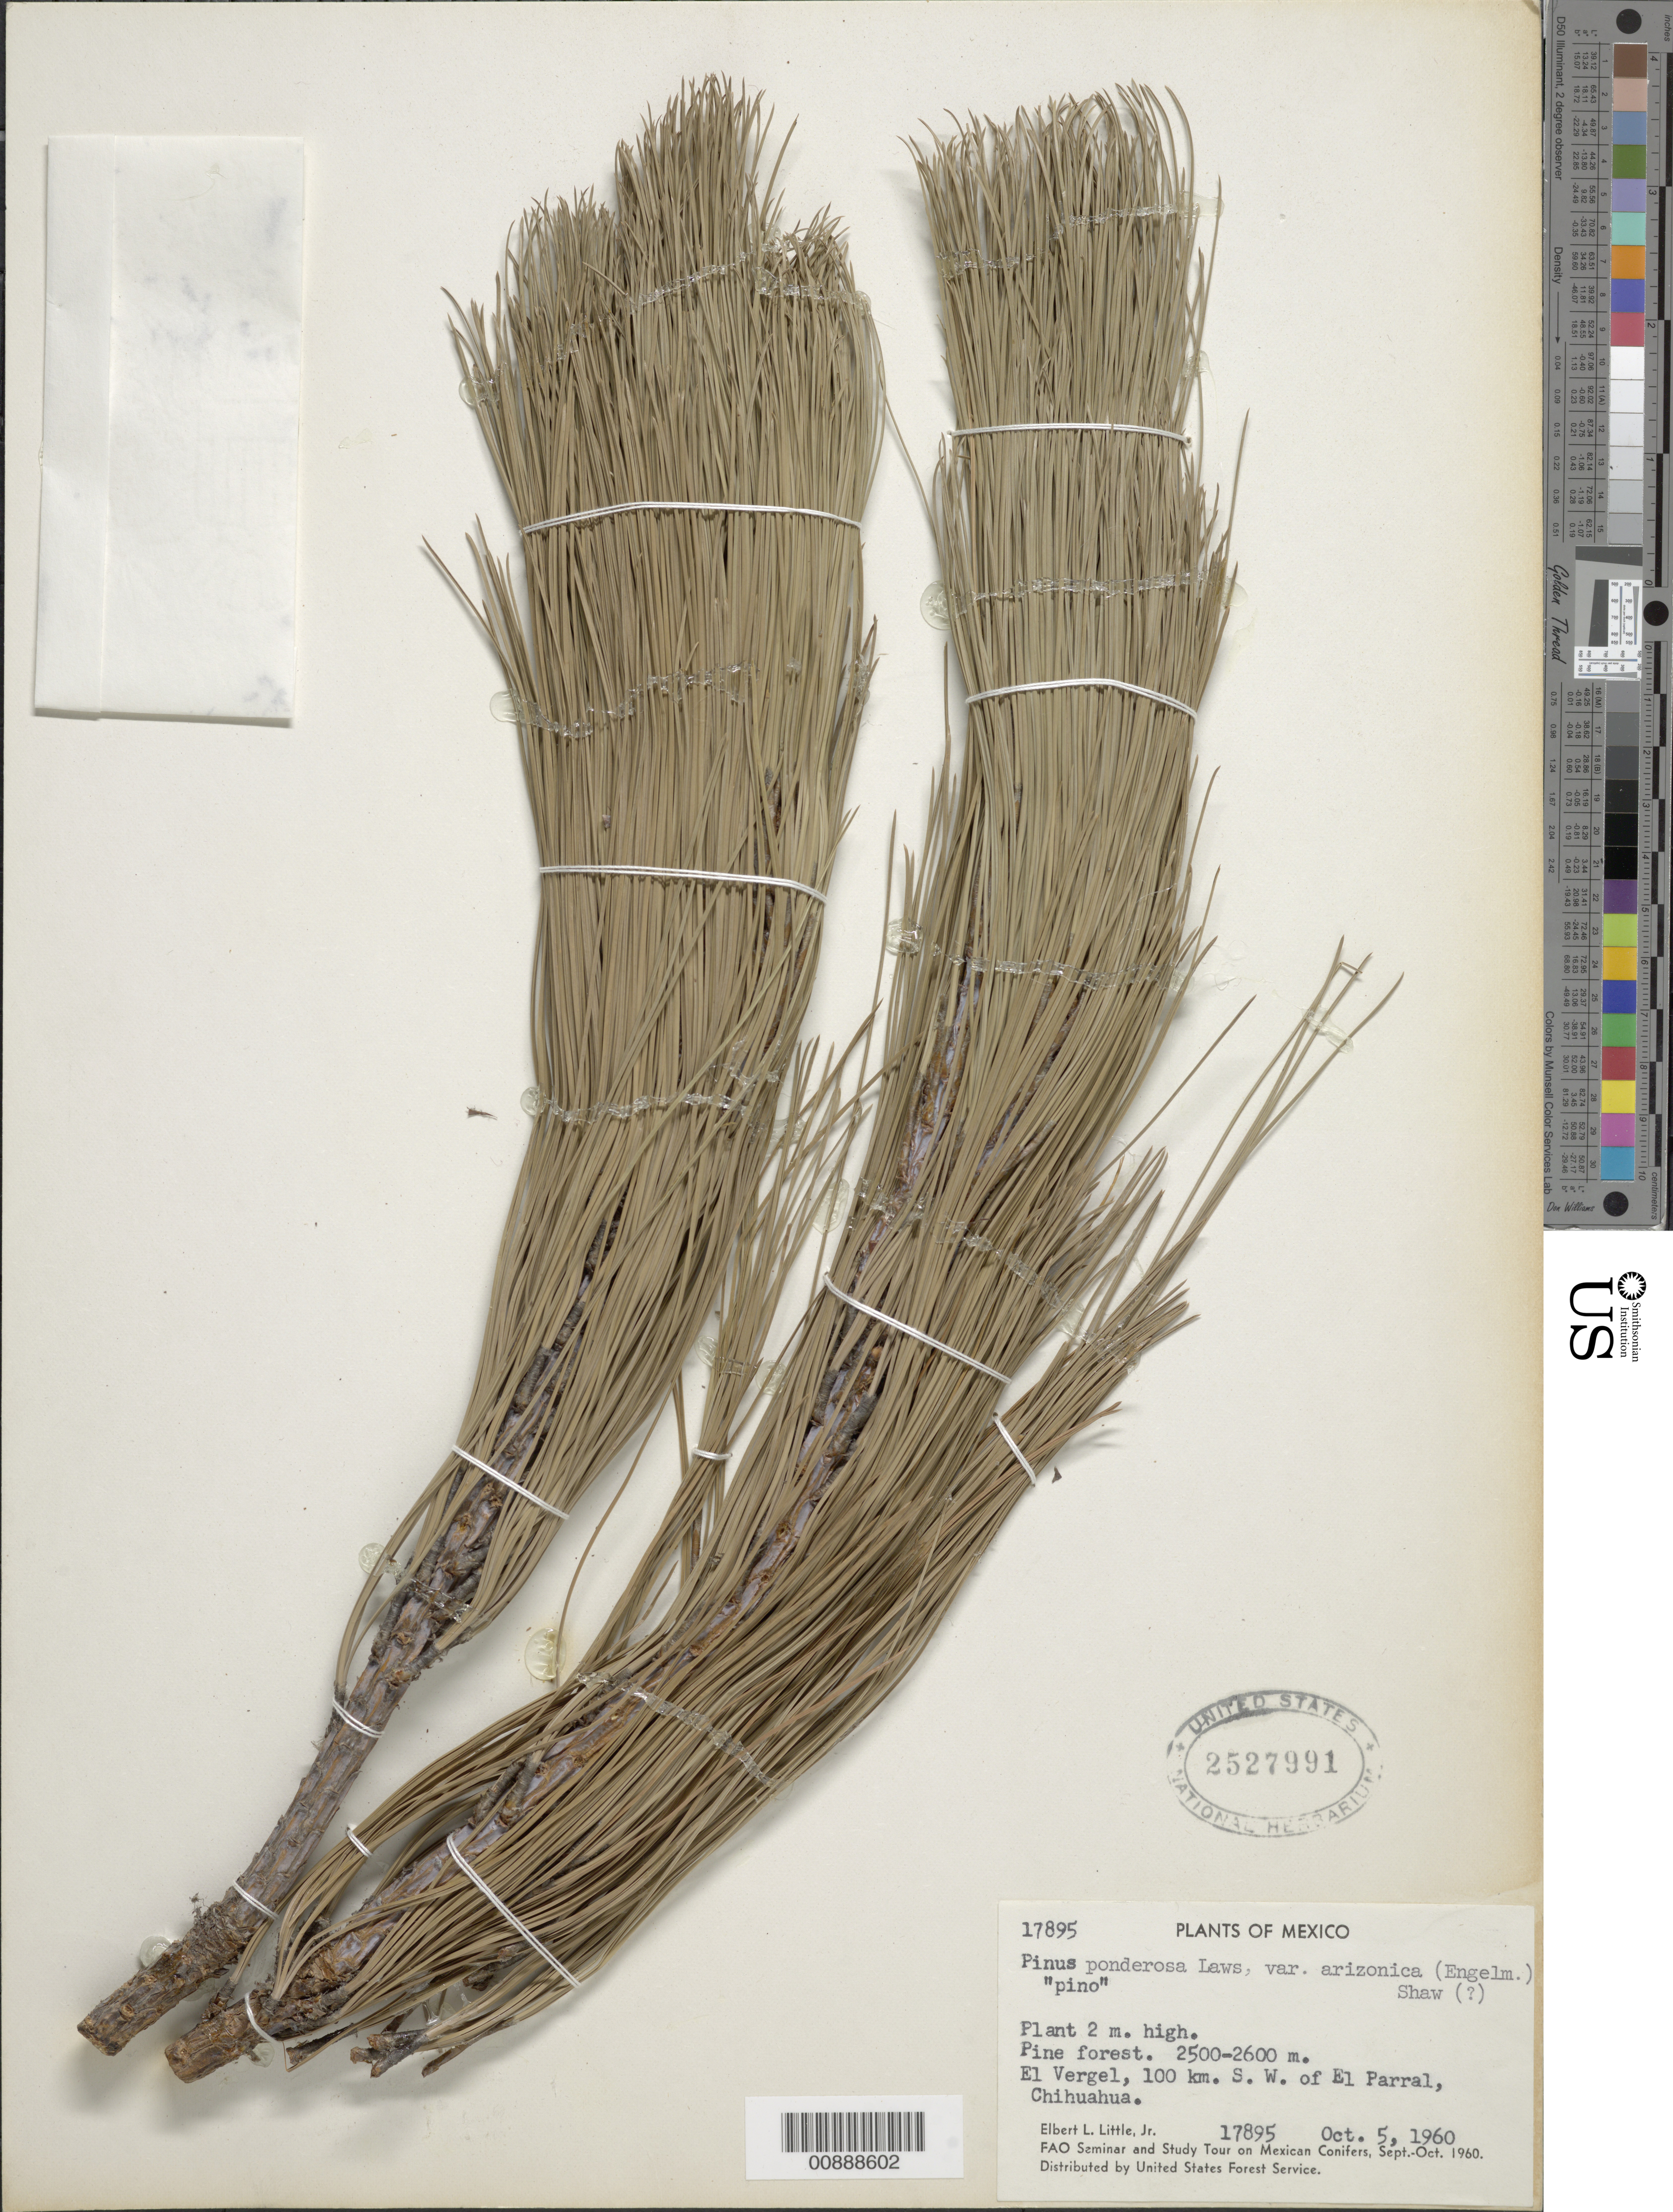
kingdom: Plantae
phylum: Tracheophyta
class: Pinopsida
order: Pinales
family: Pinaceae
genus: Pinus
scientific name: Pinus ponderosa var. arizonica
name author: (Engelm.) Shaw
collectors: E. L. Little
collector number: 17895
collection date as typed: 05 Oct 1960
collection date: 1960-10-05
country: Mexico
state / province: Chihuahua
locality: El Vergel, 100 km. SW of El Parral, Chihuahua.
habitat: Pine forest.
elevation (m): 2600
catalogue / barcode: US 2527991